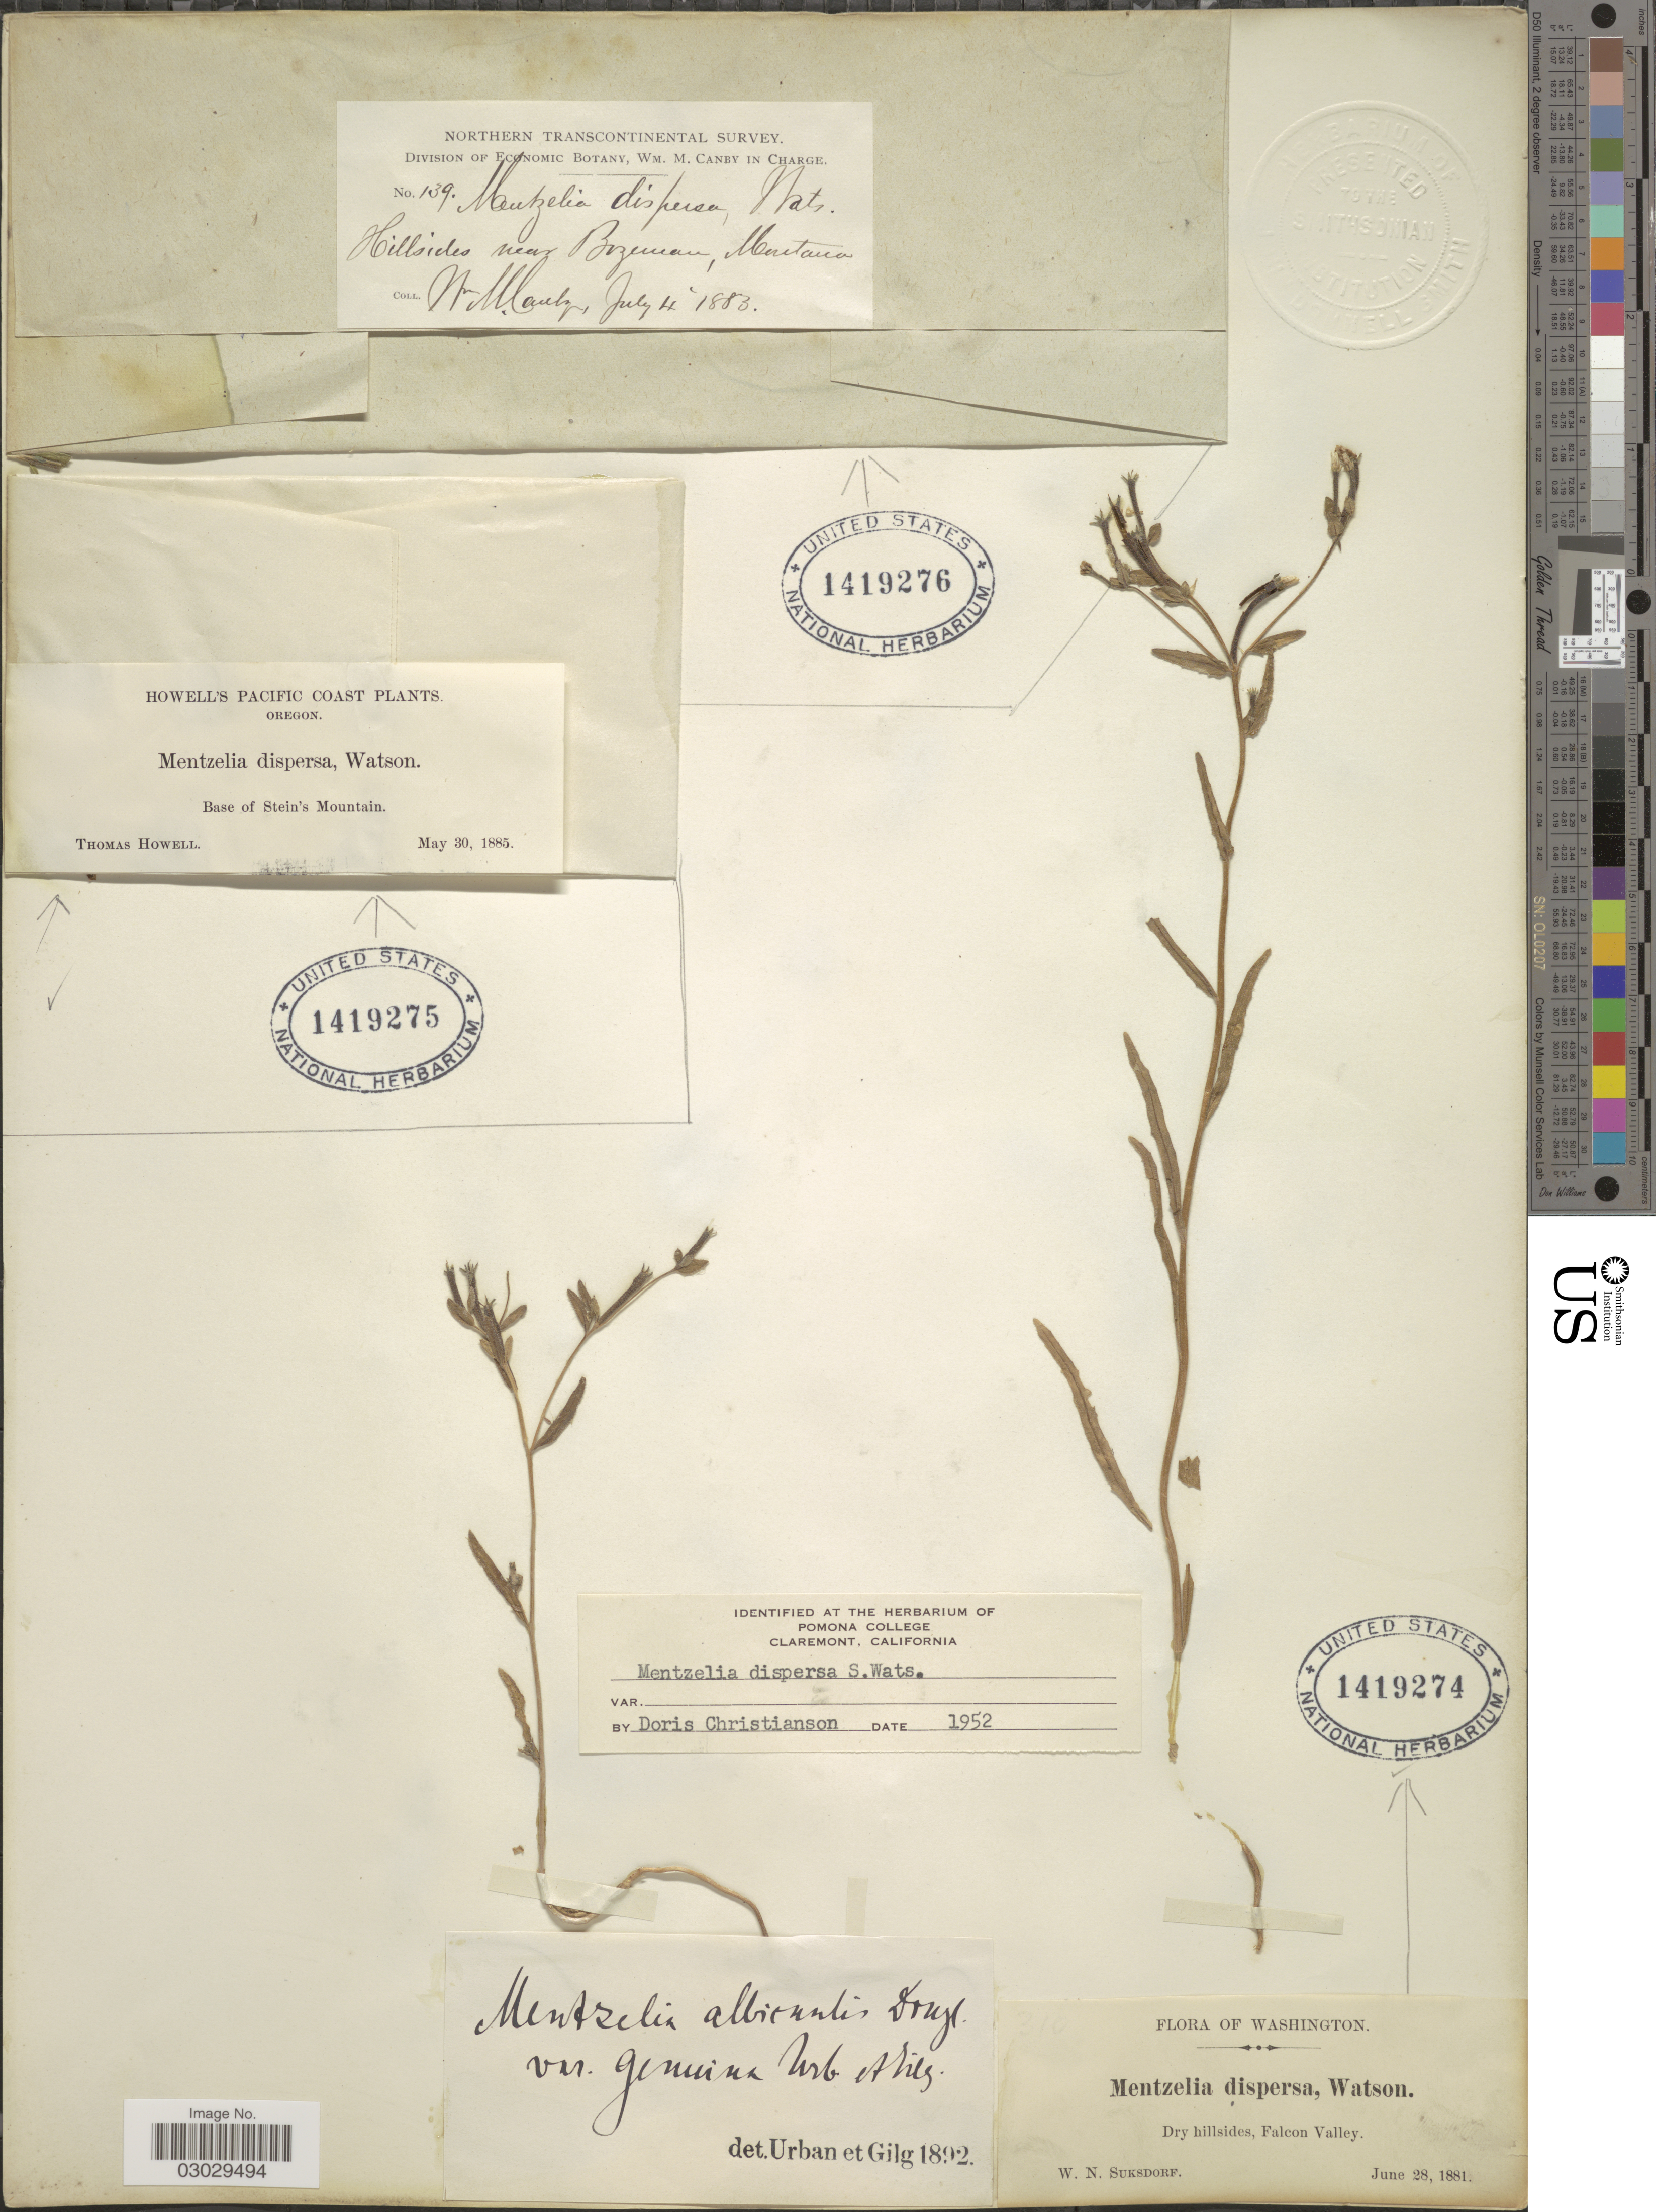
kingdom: Plantae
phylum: Tracheophyta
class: Magnoliopsida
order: Cornales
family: Loasaceae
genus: Mentzelia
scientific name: Mentzelia dispersa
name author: S. Watson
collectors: W. N. Suksdorf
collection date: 1881-06-28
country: United States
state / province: Washington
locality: Falcon Valley.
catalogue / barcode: US 1419274